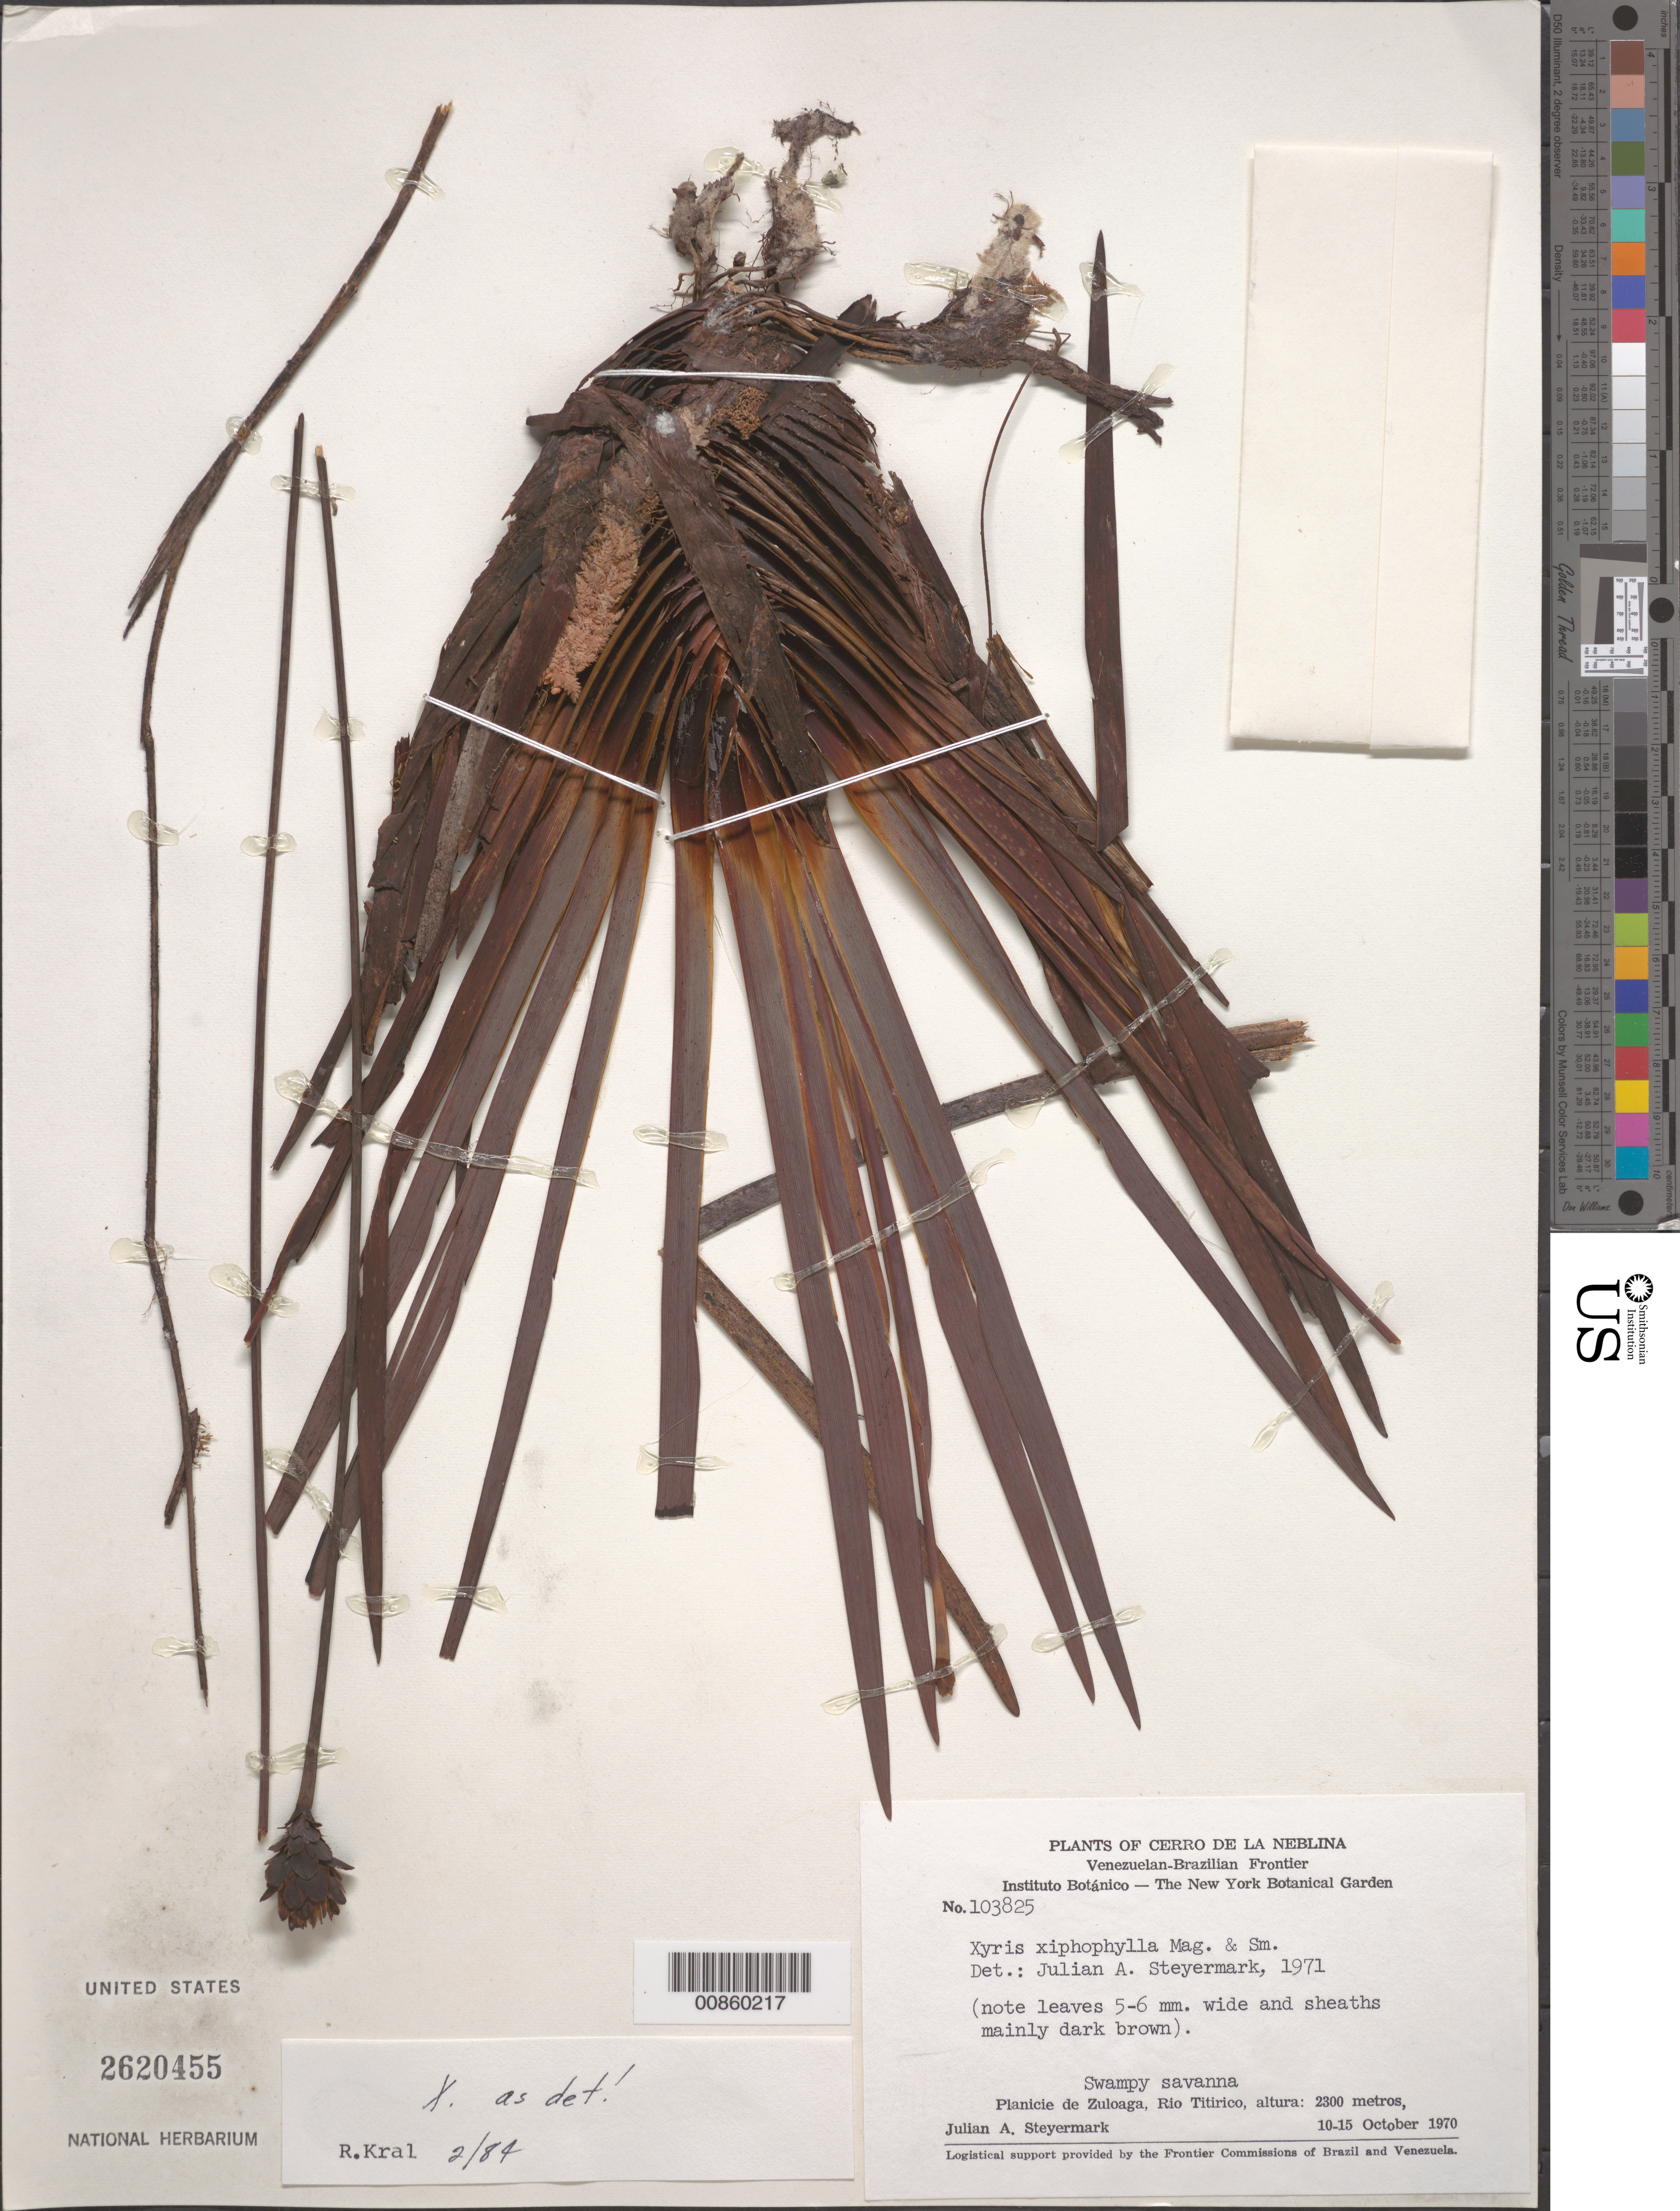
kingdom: Plantae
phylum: Tracheophyta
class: Liliopsida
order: Poales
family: Xyridaceae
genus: Xyris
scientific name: Xyris xiphophylla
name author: Maguire & L.B. Sm.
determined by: Steyermark, Julian A., (VEN)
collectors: J. Steyermark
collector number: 103825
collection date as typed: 10-Oct-70 to 15-Oct-70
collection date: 1970-10-10/1970-10-15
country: Venezuela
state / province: Amazonas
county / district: Río Negro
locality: Cerro de la Neblina, Planicie de Zuloaga, Río Titirico; Venezuelan-Brazilian frontier.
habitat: Swampy savanna.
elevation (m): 2300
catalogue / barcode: US 2620455